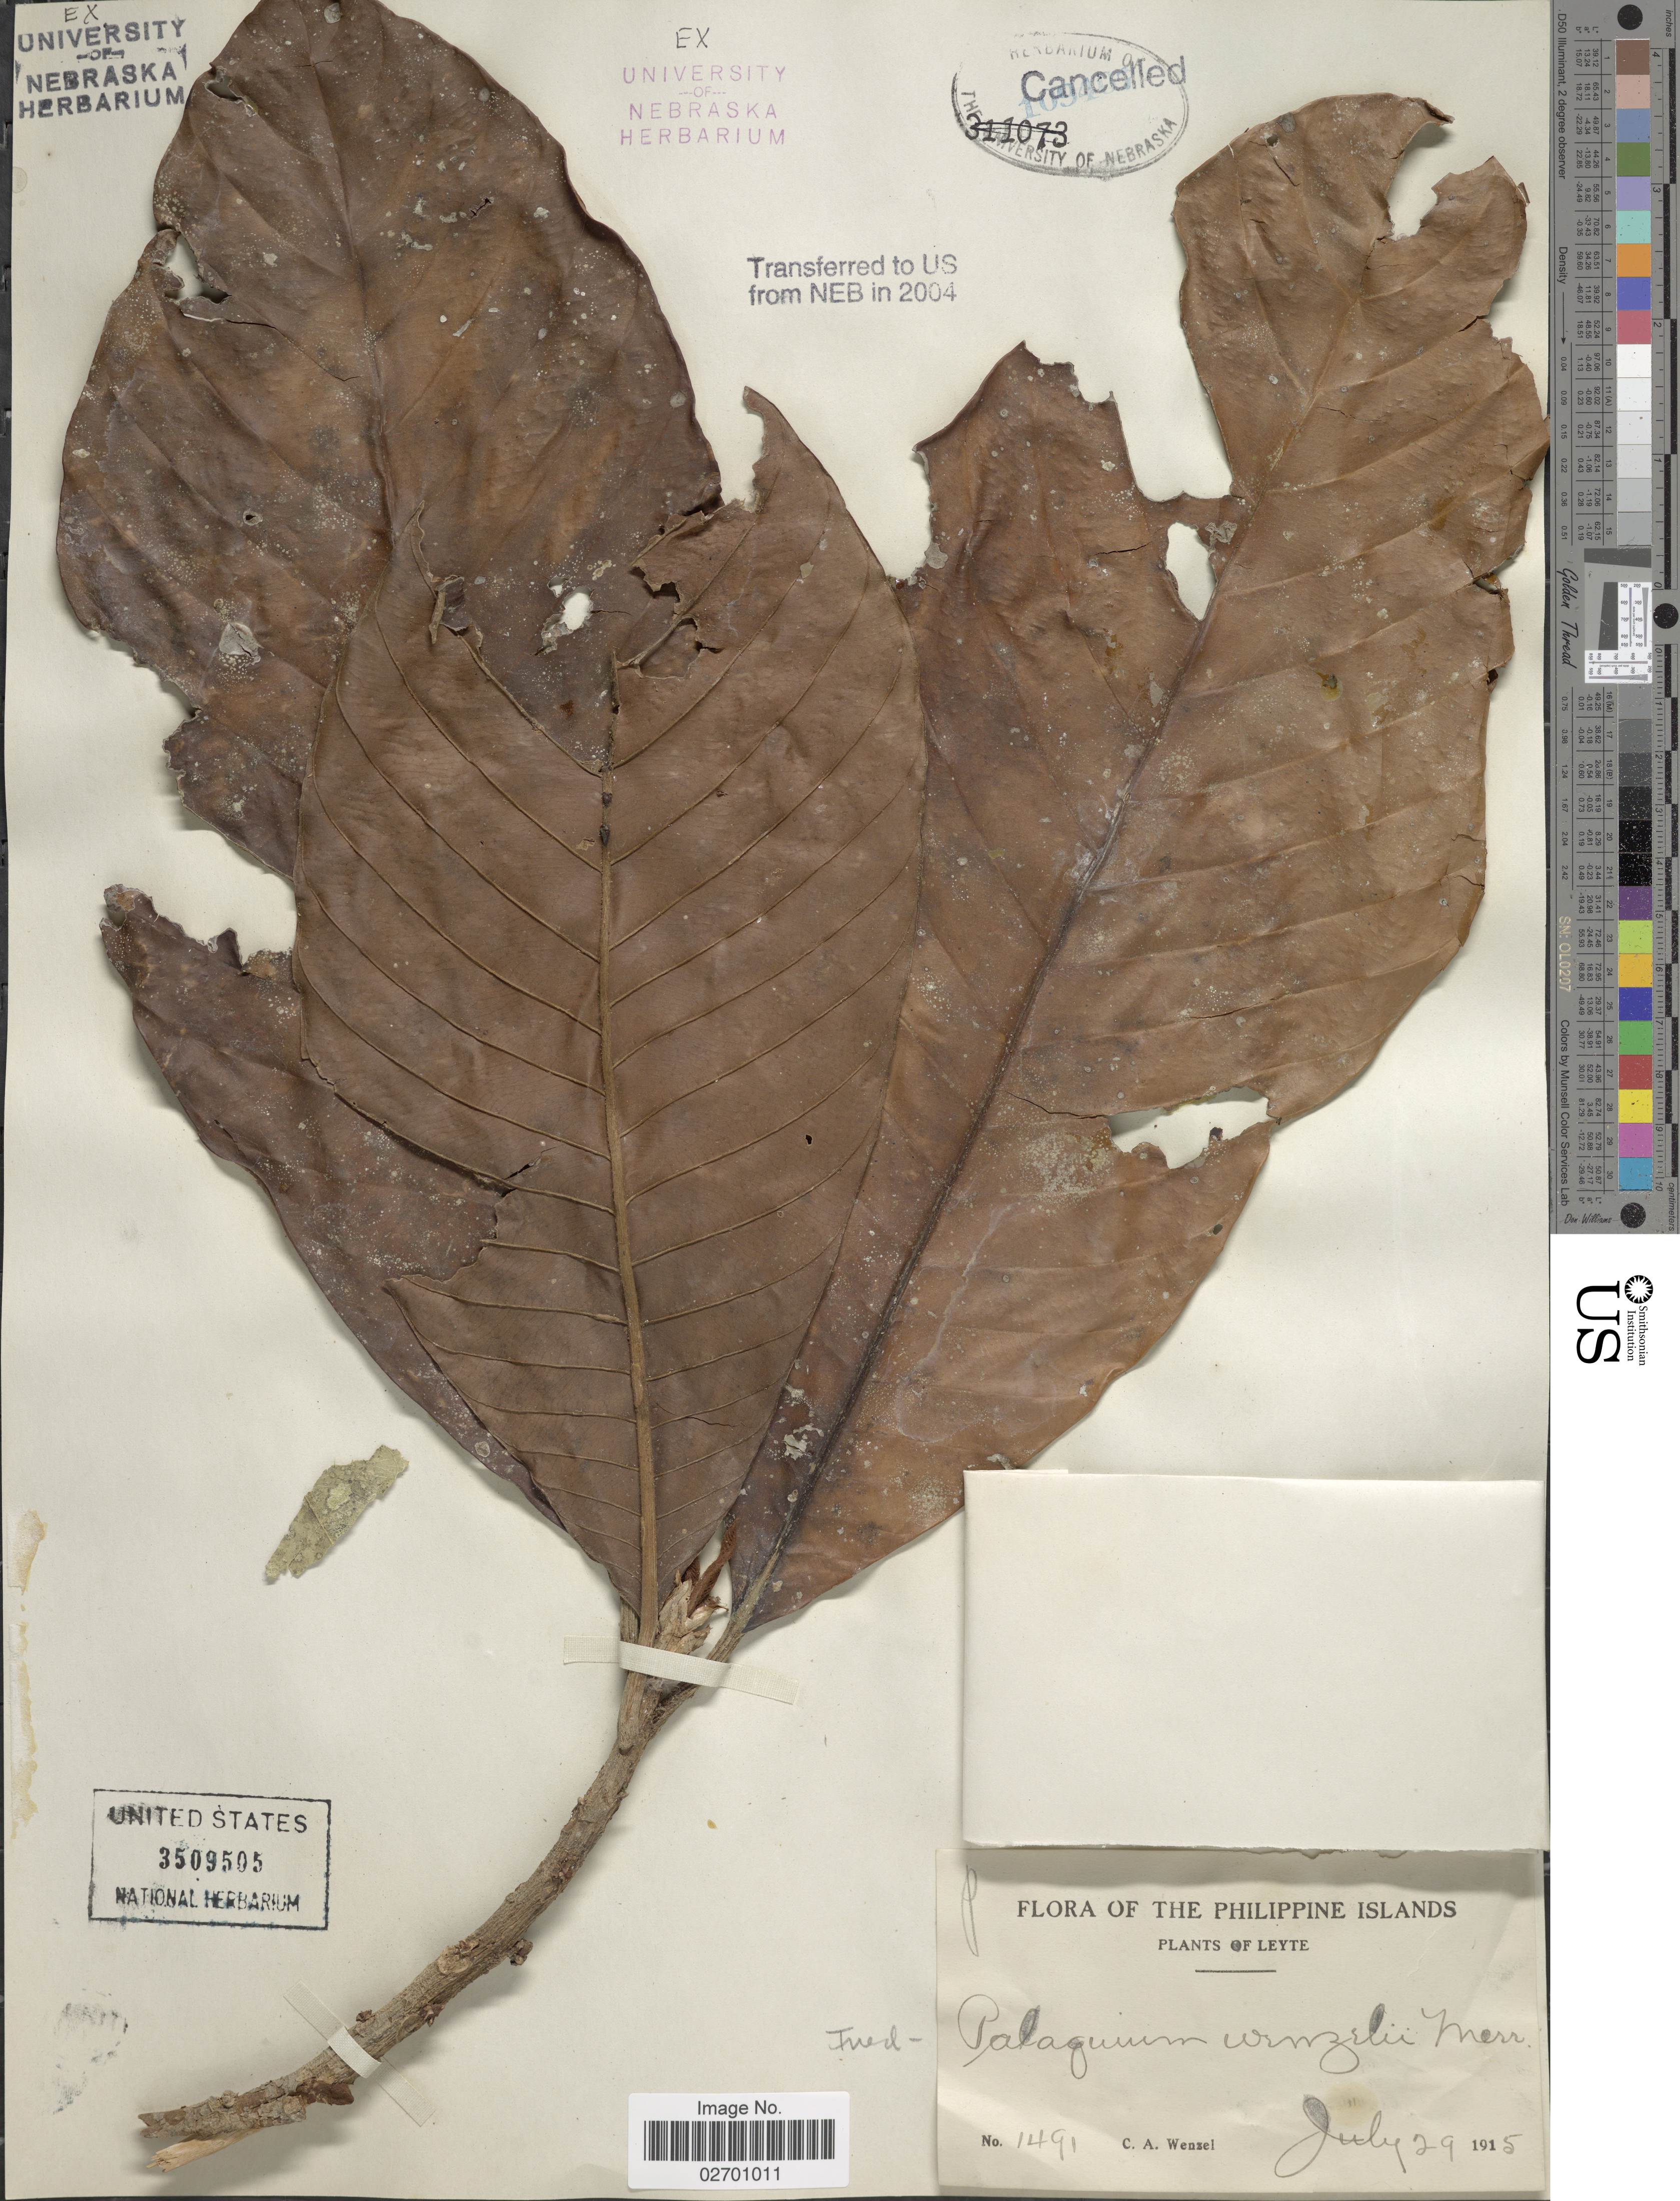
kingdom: Plantae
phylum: Tracheophyta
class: Magnoliopsida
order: Ericales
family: Sapotaceae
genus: Palaquium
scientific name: Palaquium sp.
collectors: C. Wenzel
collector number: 1491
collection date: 1915-07-29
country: Philippines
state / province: Eastern Visayas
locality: Leyte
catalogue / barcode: US 3509505